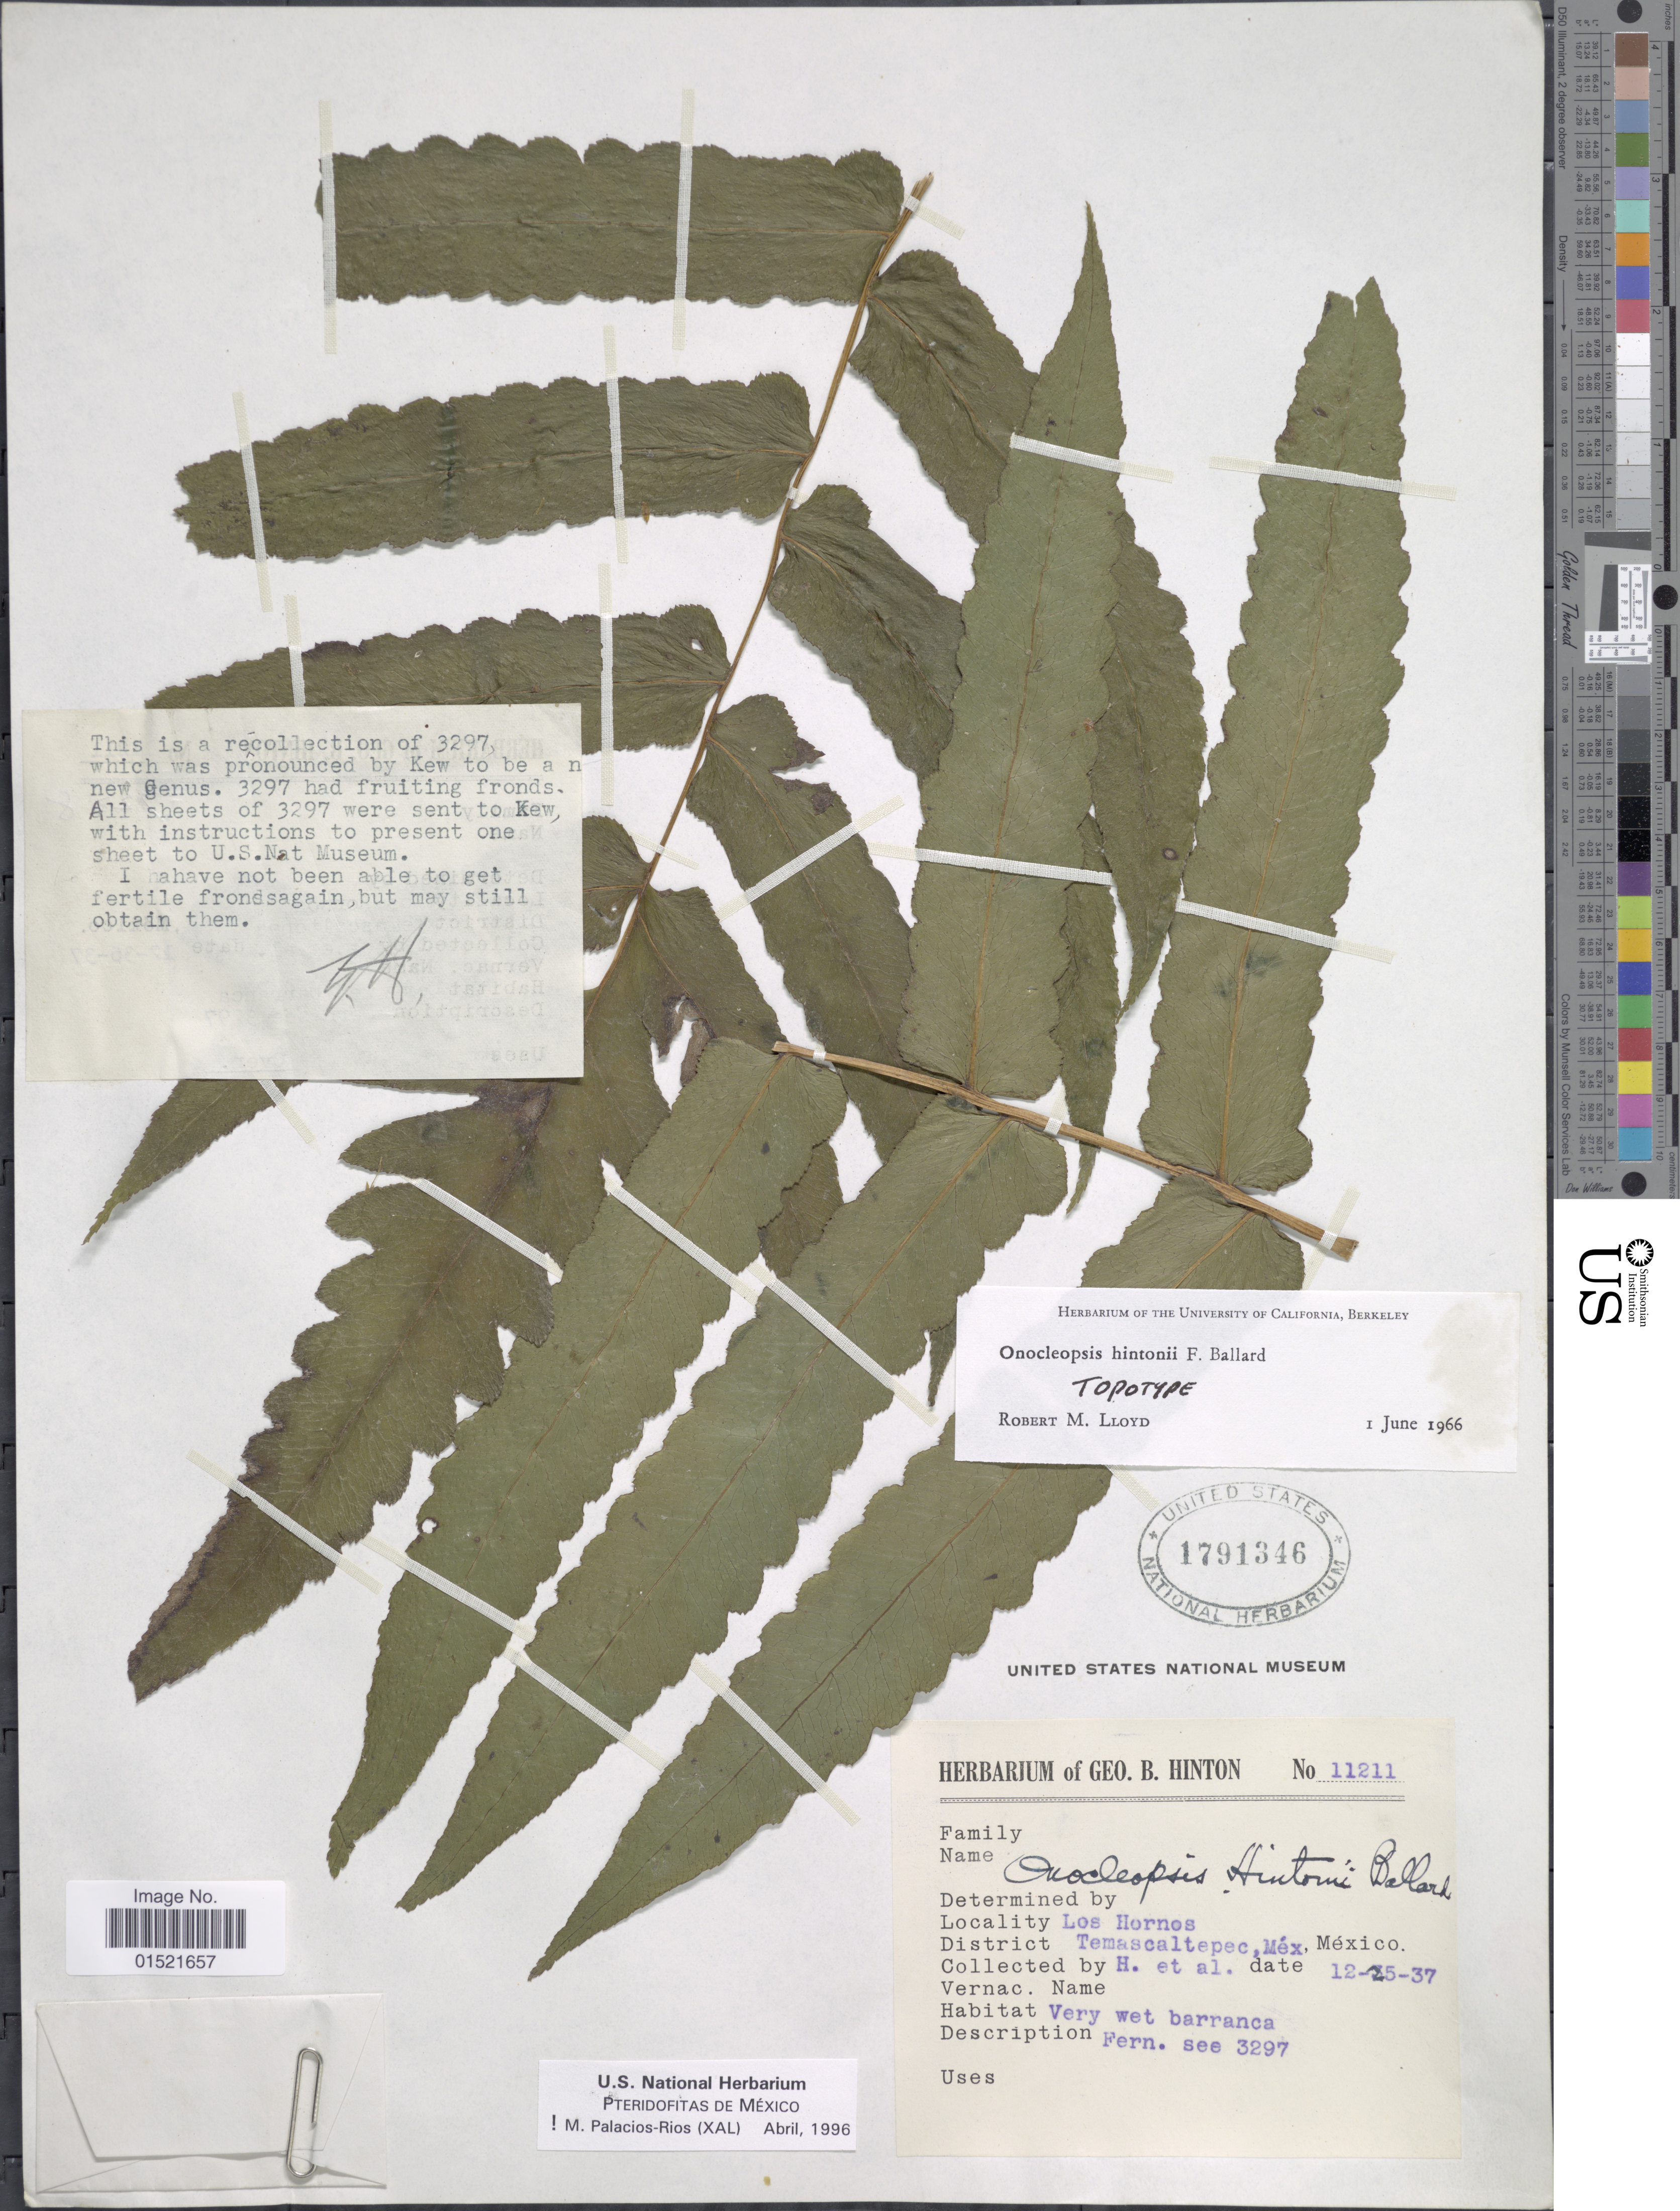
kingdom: Plantae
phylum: Tracheophyta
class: Polypodiopsida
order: Polypodiales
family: Onocleaceae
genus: Onocleopsis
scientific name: Onocleopsis hintonii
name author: F. Ballard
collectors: G. B. Hinton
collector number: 11211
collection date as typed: Transcribed d/m/y: 25/12/37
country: Mexico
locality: Los Hornos, Temascaltepec, Mex.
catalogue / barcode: US 1791346